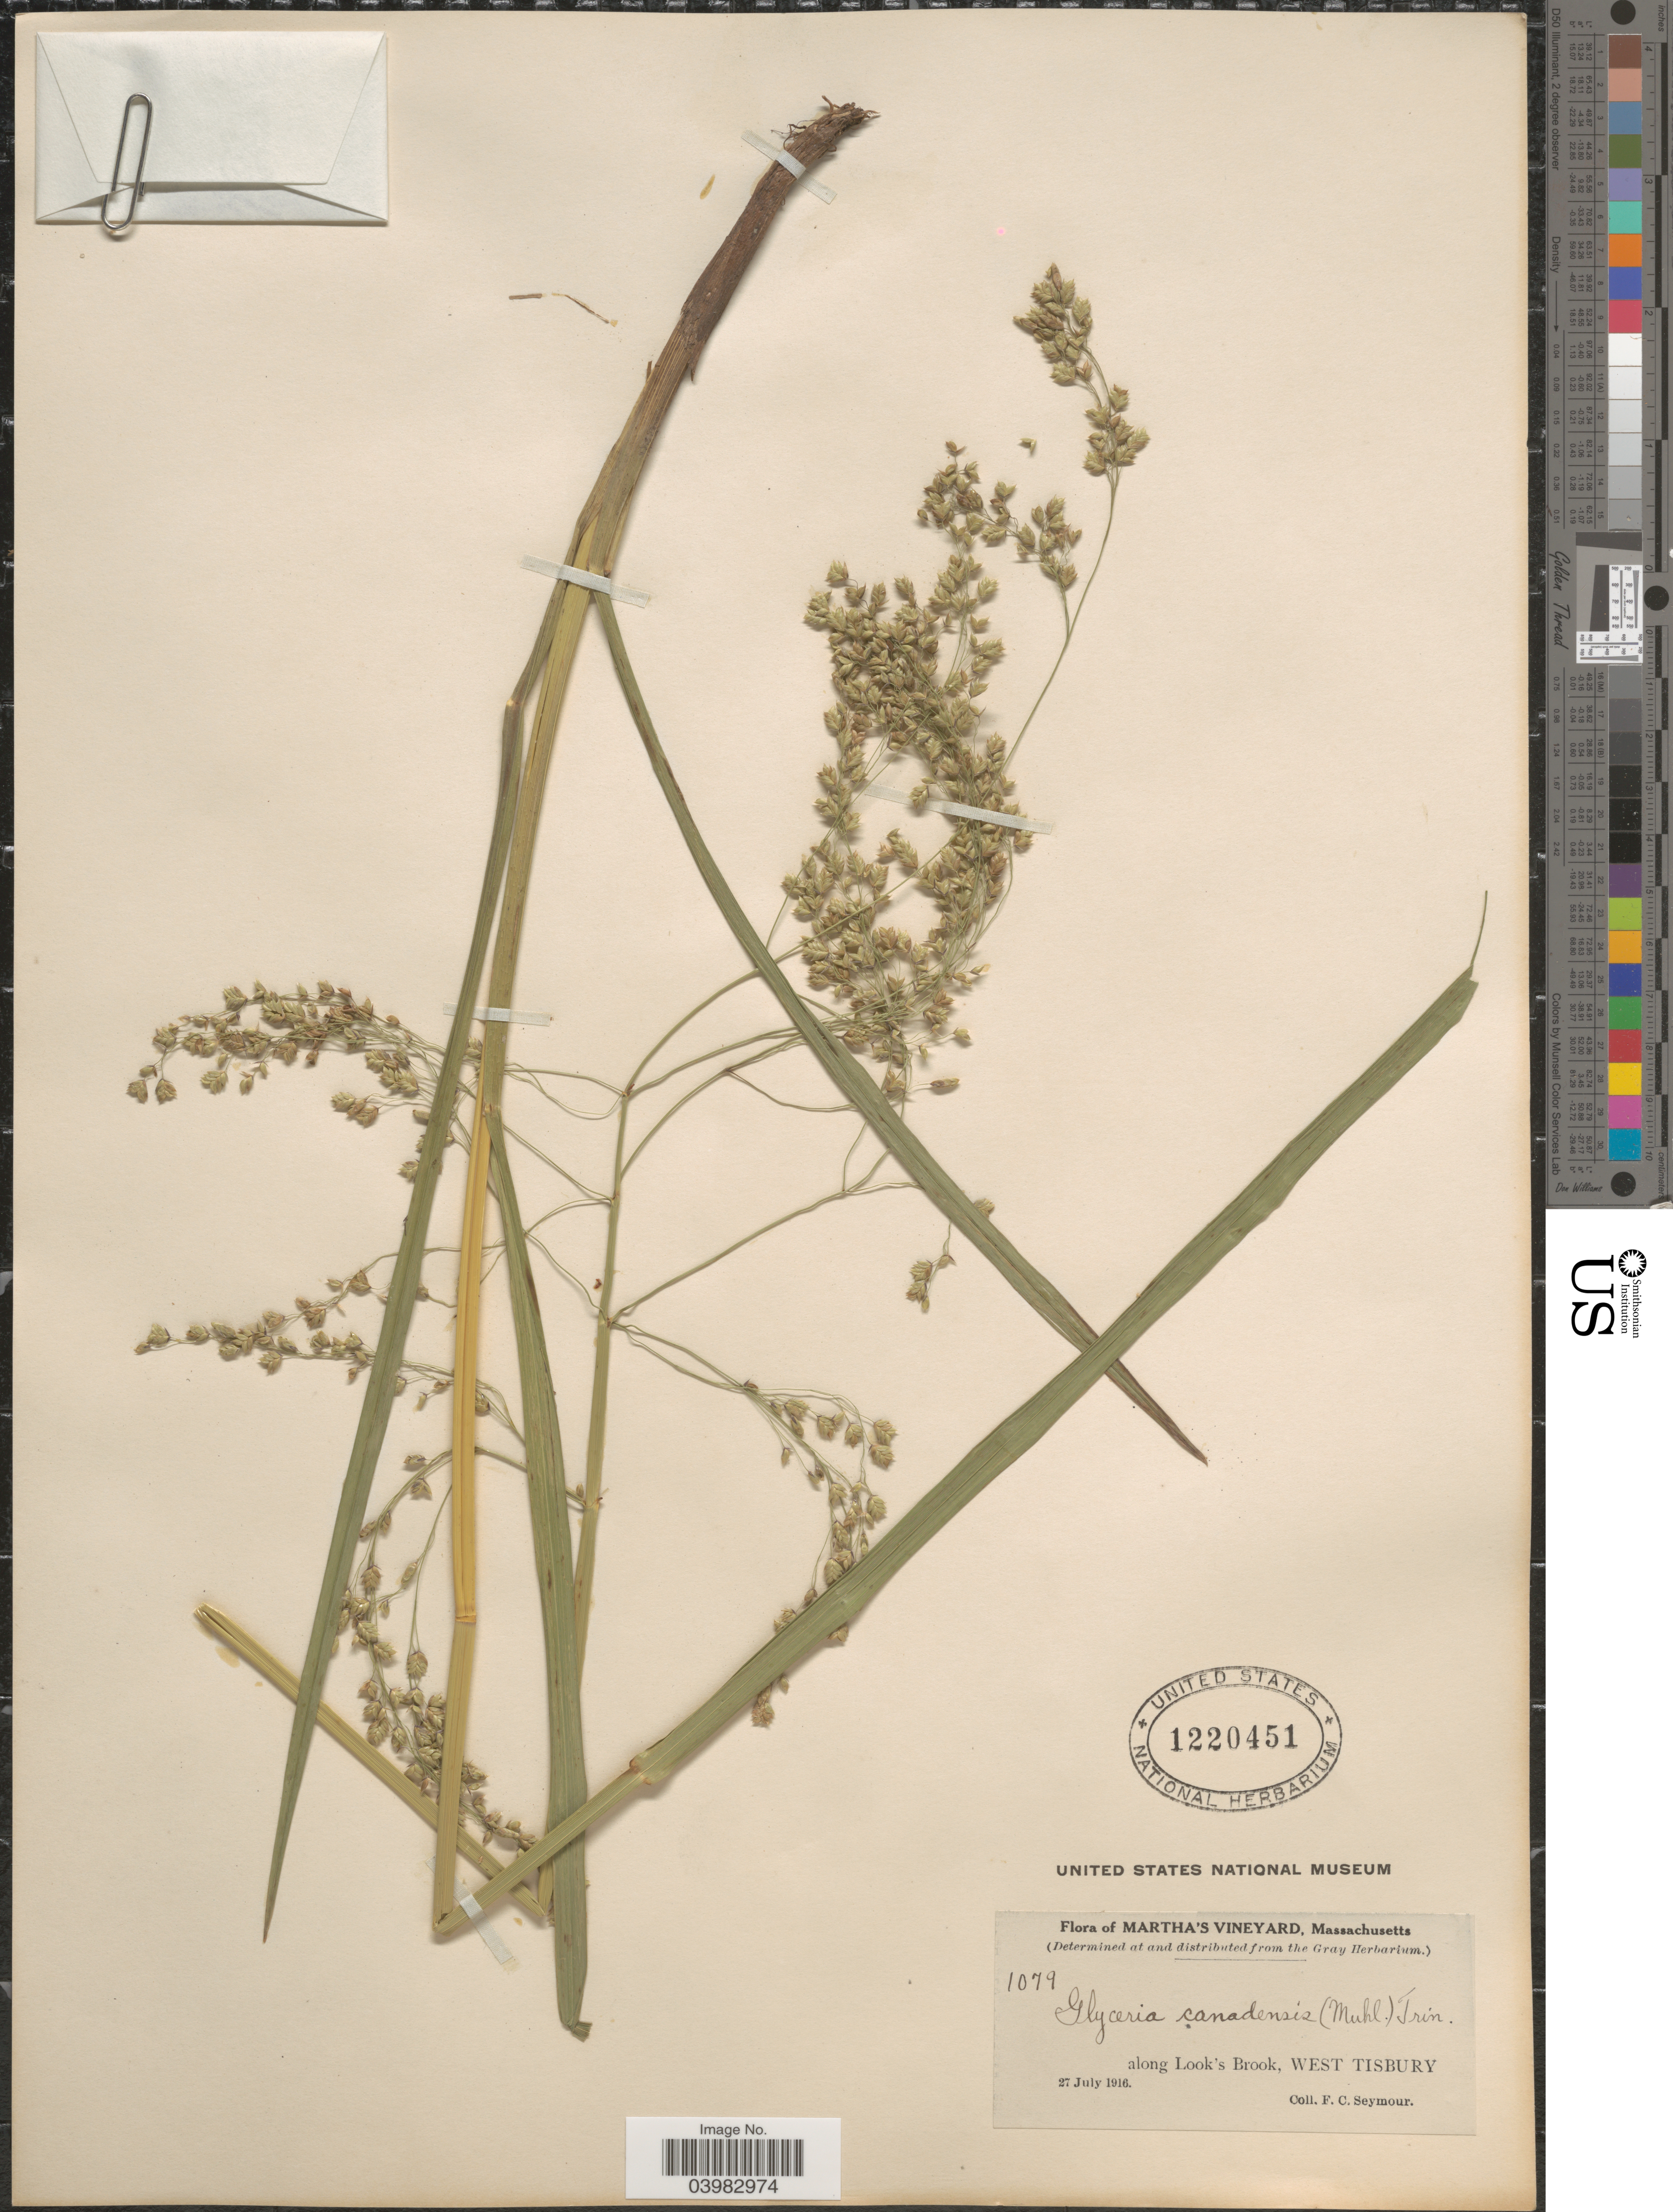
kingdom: Plantae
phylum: Tracheophyta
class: Liliopsida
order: Poales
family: Poaceae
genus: Glyceria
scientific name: Glyceria canadensis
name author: (Michx.) Trin.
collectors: F. C. Seymour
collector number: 1079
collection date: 1916-07-27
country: United States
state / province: Massachusetts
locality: Martha's Vineyard. Along Look's Brook, West Tisbury.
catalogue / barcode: US 1220451